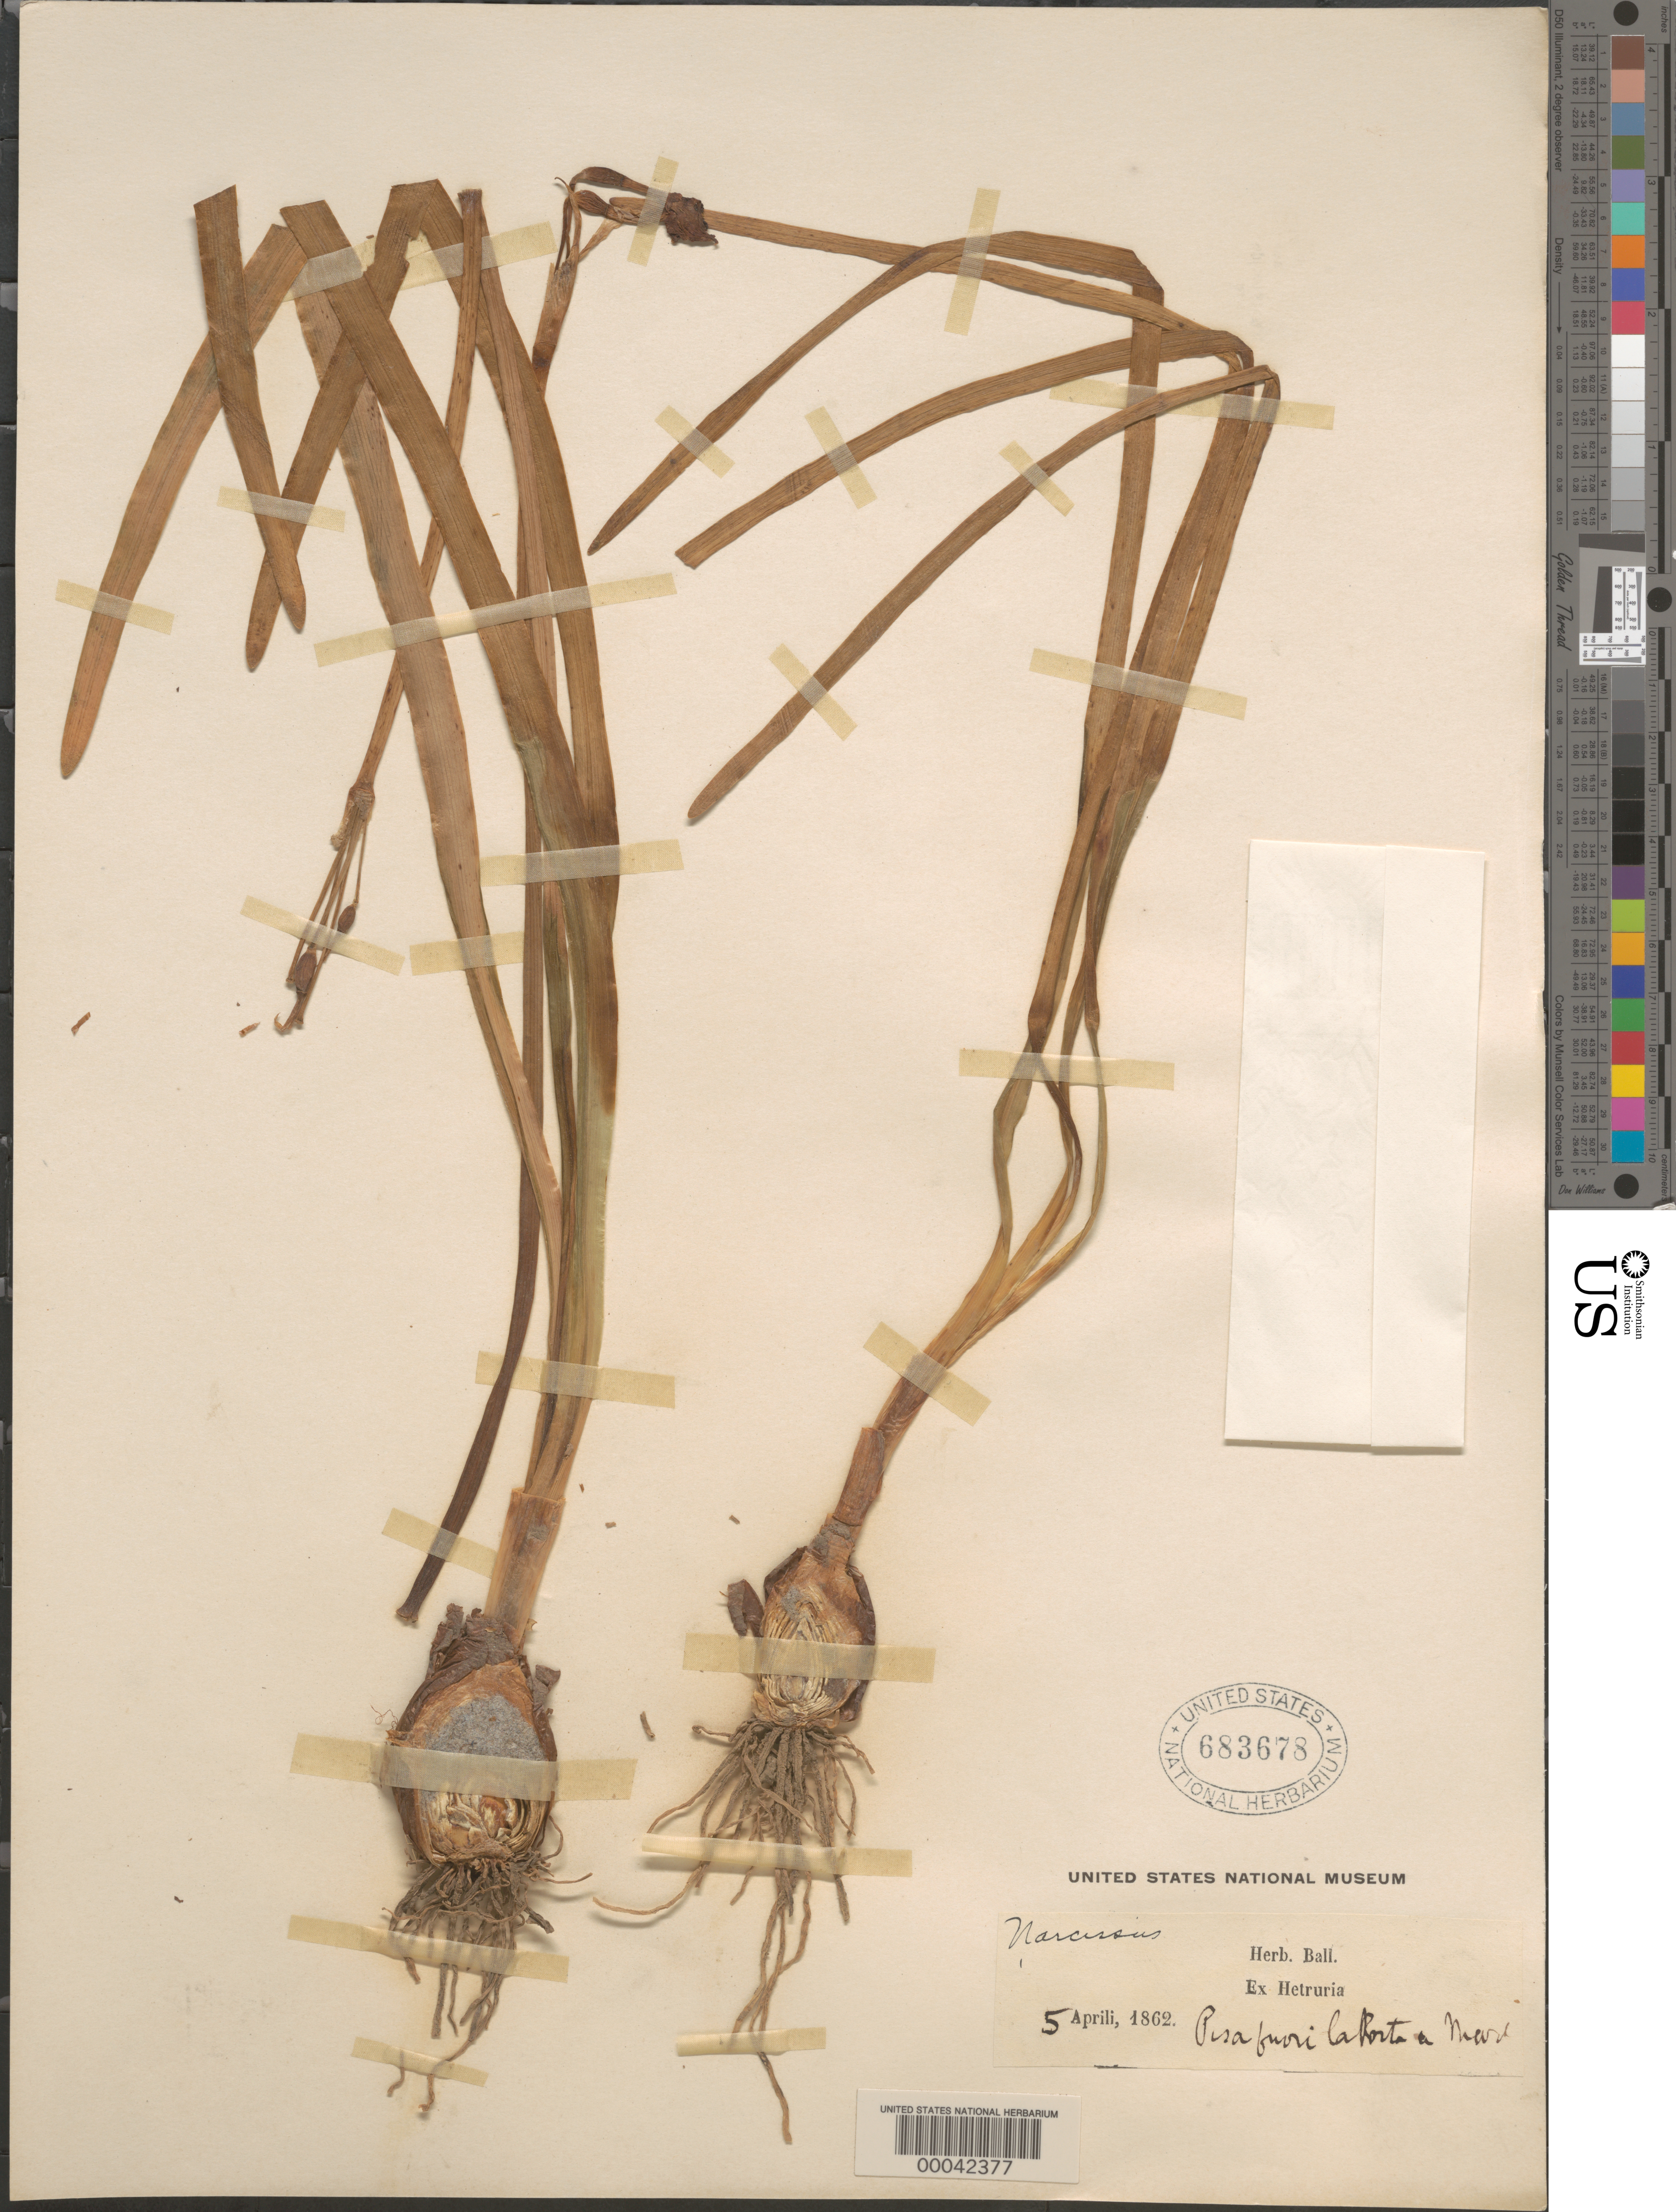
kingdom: Plantae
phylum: Tracheophyta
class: Liliopsida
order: Asparagales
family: Amaryllidaceae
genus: Narcissus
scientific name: Narcissus sp.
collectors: J. Ball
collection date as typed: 05 Apr 1862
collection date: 1862-04-05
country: Italy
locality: Hetruriae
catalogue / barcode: US 683678